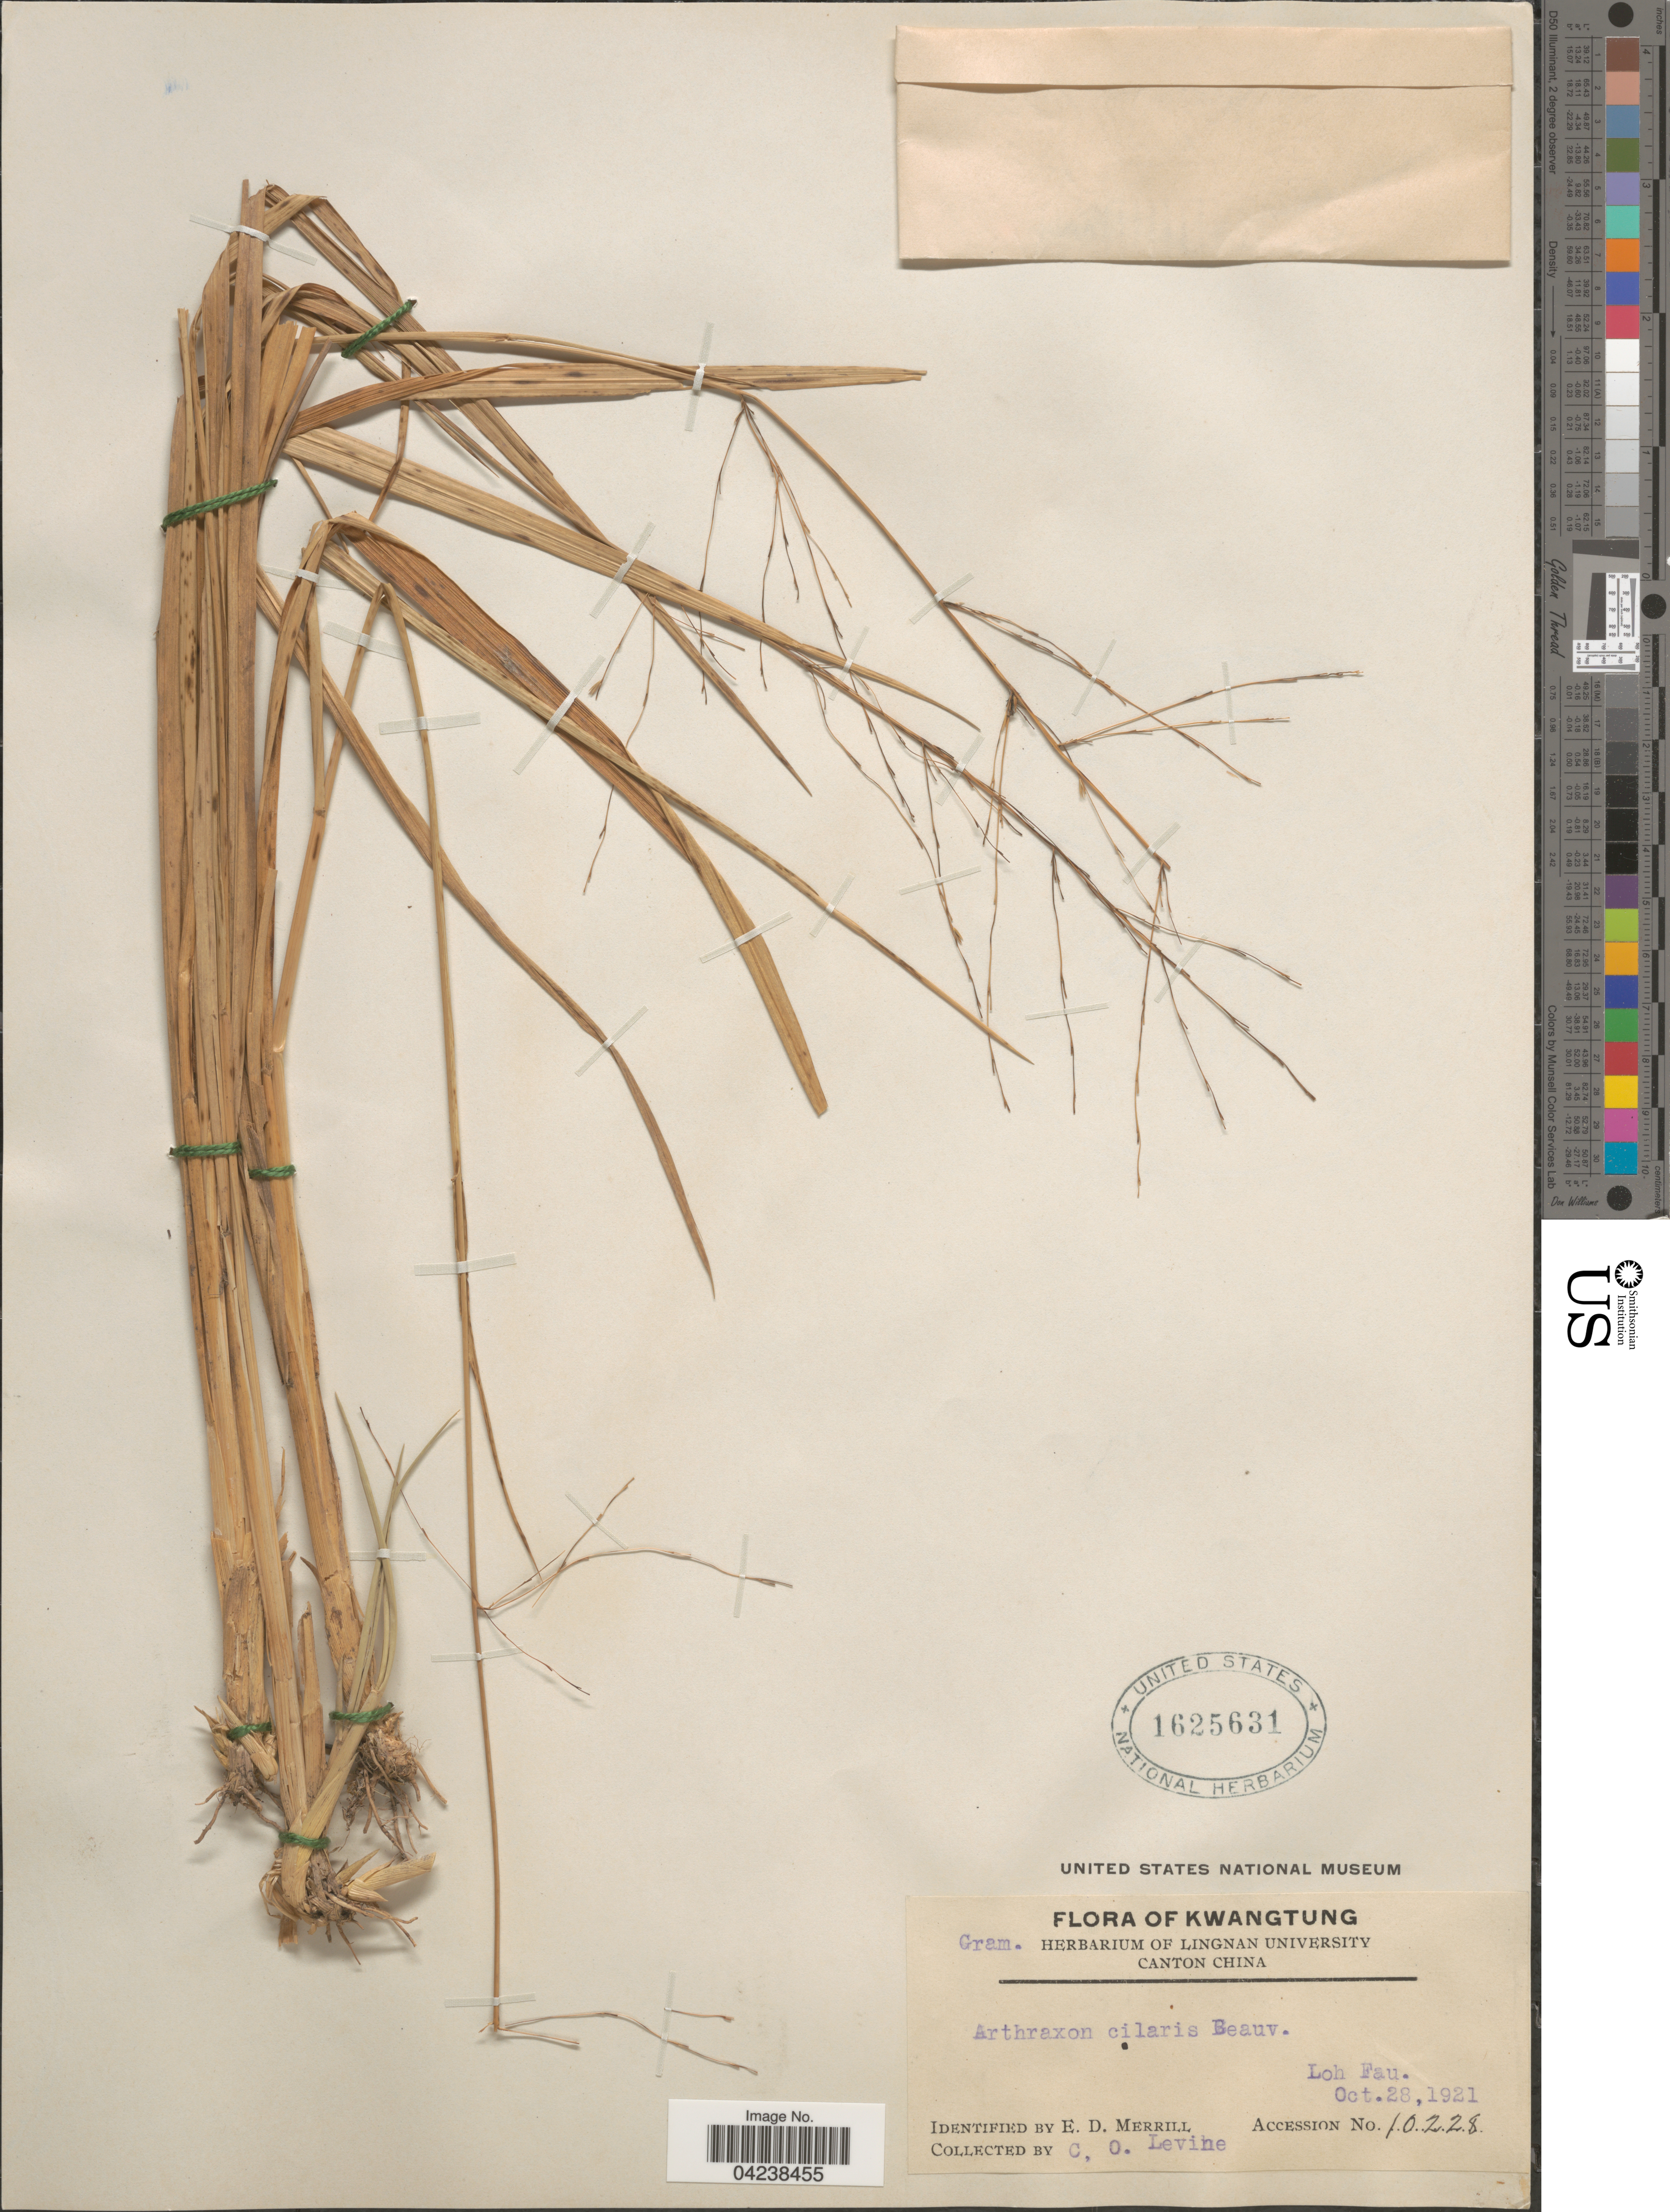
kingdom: Plantae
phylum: Tracheophyta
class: Liliopsida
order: Poales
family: Poaceae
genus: Arthraxon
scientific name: Arthraxon hispidus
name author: (Thunb.) Makino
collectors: C. O. Levine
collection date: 1921-10-28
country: China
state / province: Guangdong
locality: Kwangtung. Loh Fau.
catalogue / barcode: US 1625631